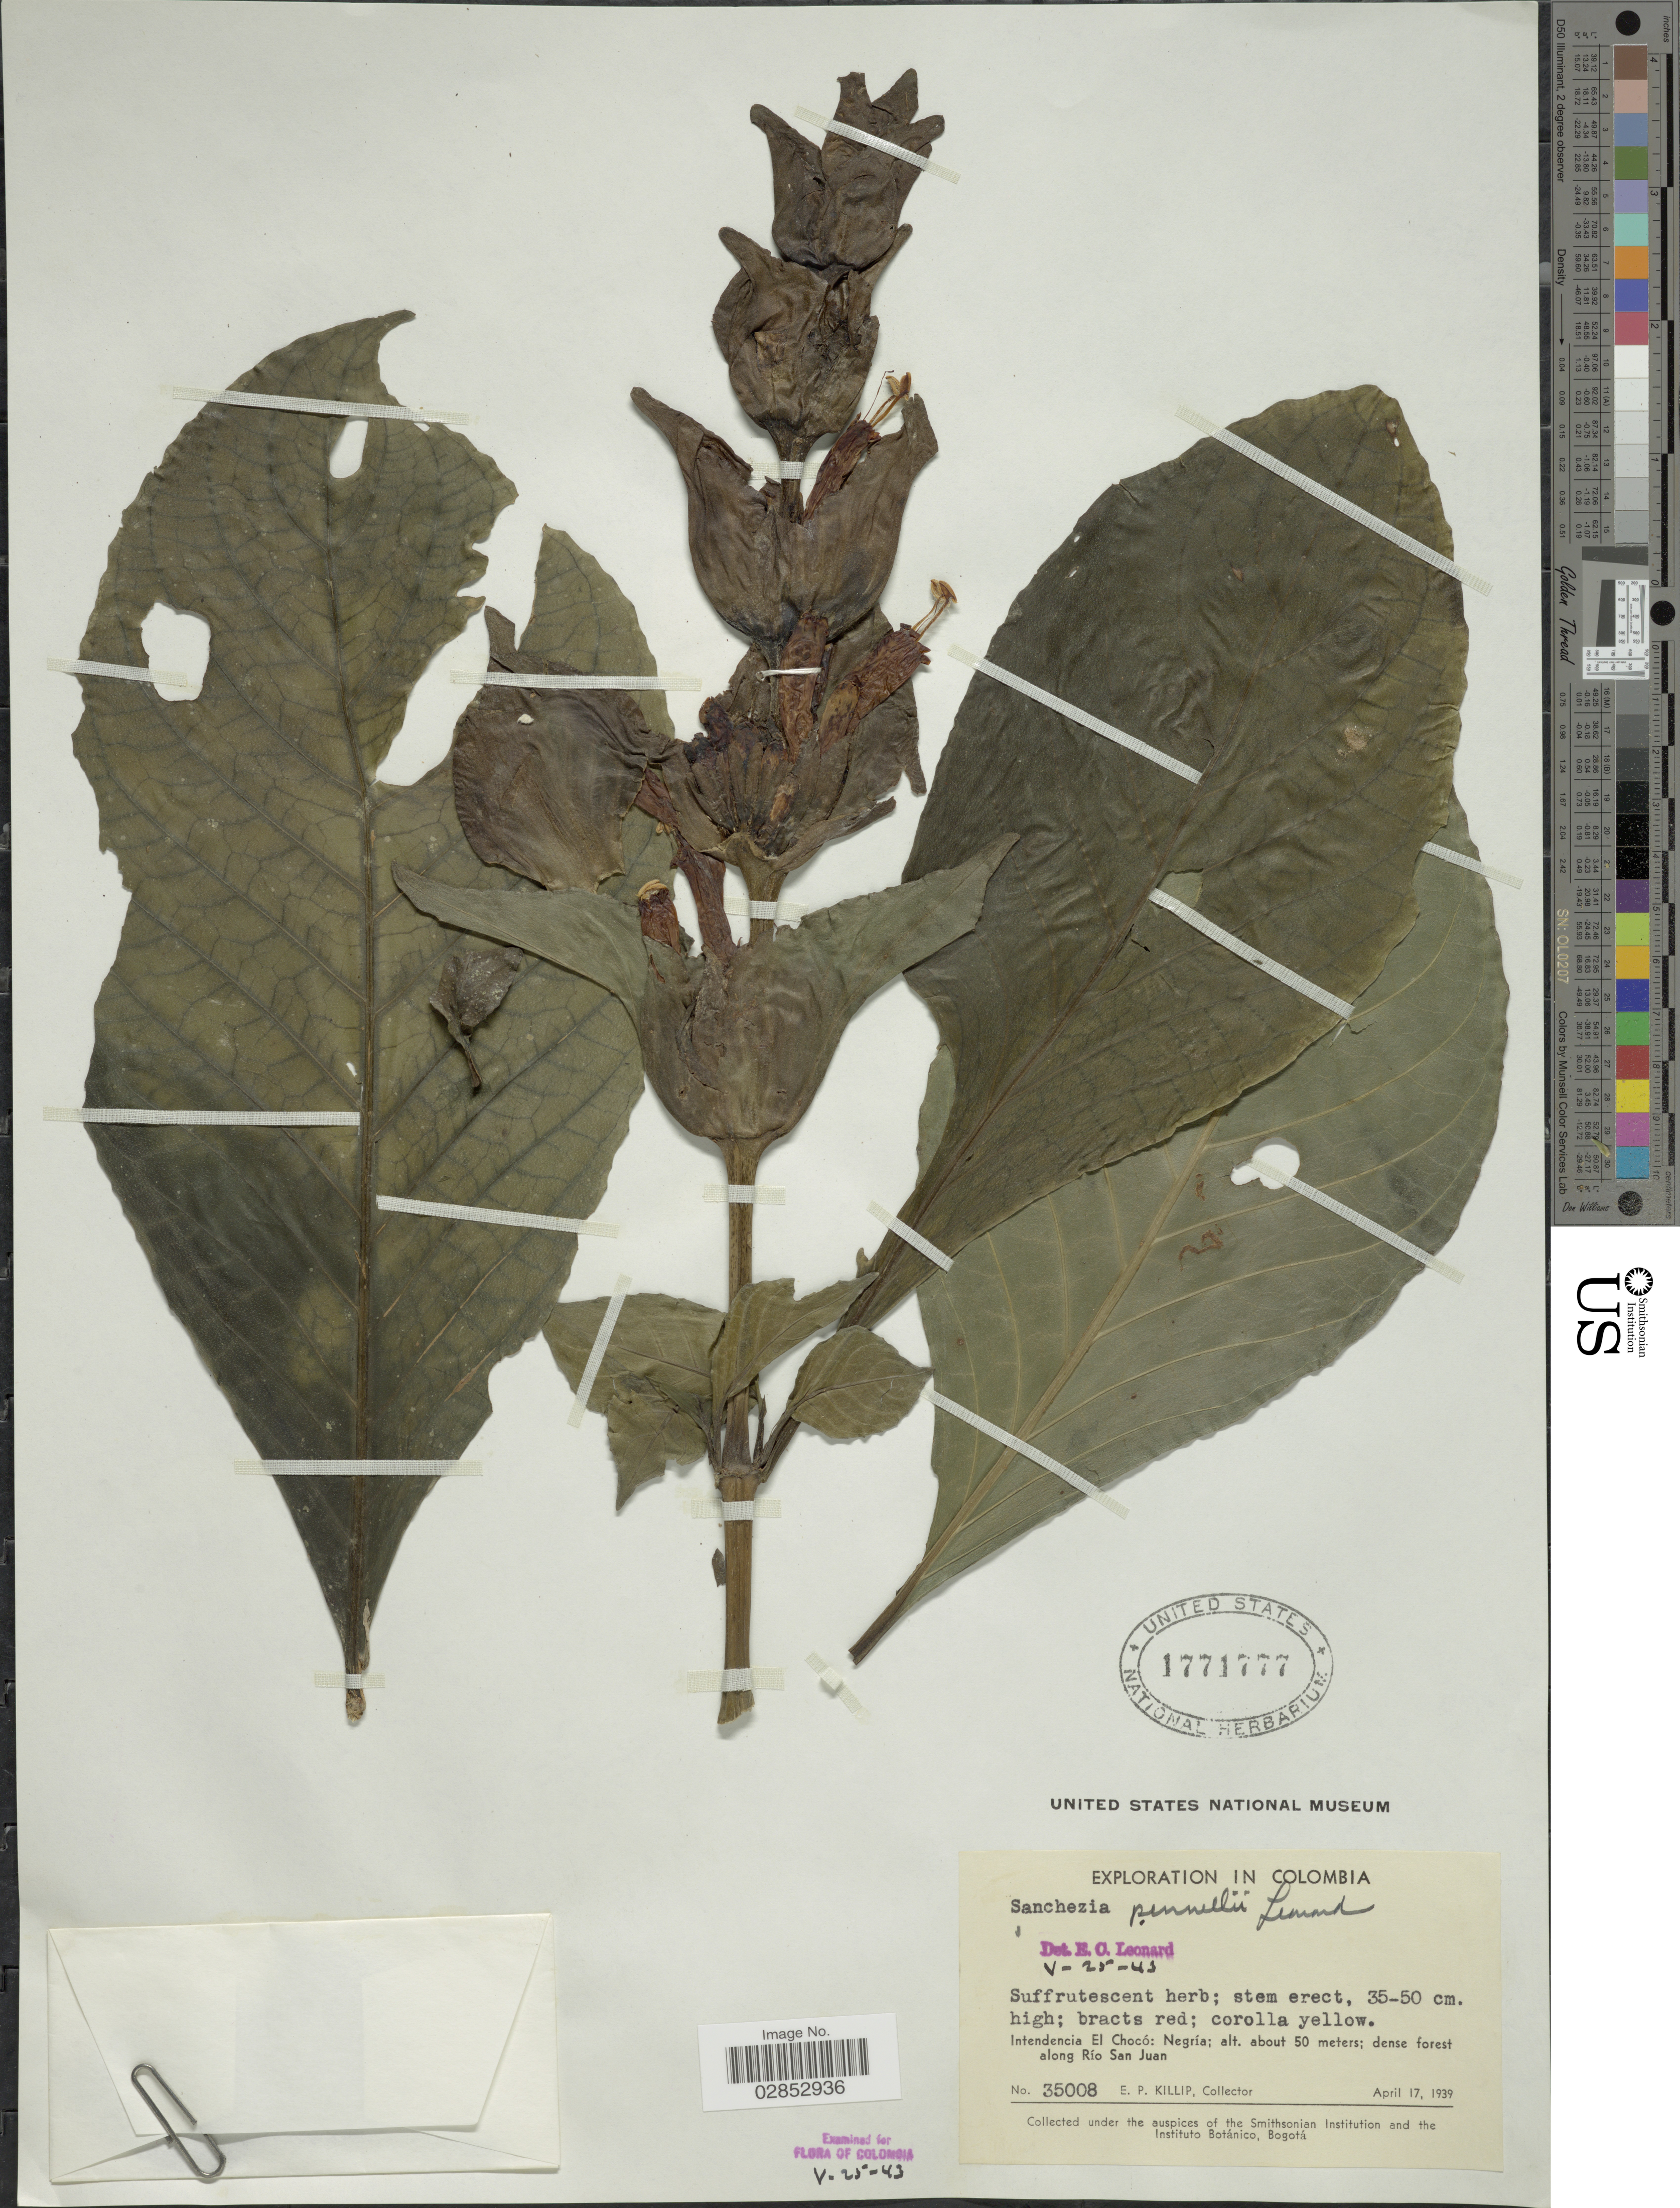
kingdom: Plantae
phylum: Tracheophyta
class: Magnoliopsida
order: Lamiales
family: Acanthaceae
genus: Sanchezia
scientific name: Sanchezia macrocnemis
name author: (Nees) Wassh.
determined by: Azevedo, Igor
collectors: E. P. Killip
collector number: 35008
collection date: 1939-04-17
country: Colombia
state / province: Chocó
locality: Intendencia El Chocó: Negría, dense forest along Río San Juan.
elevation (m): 50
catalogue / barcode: US 1771777